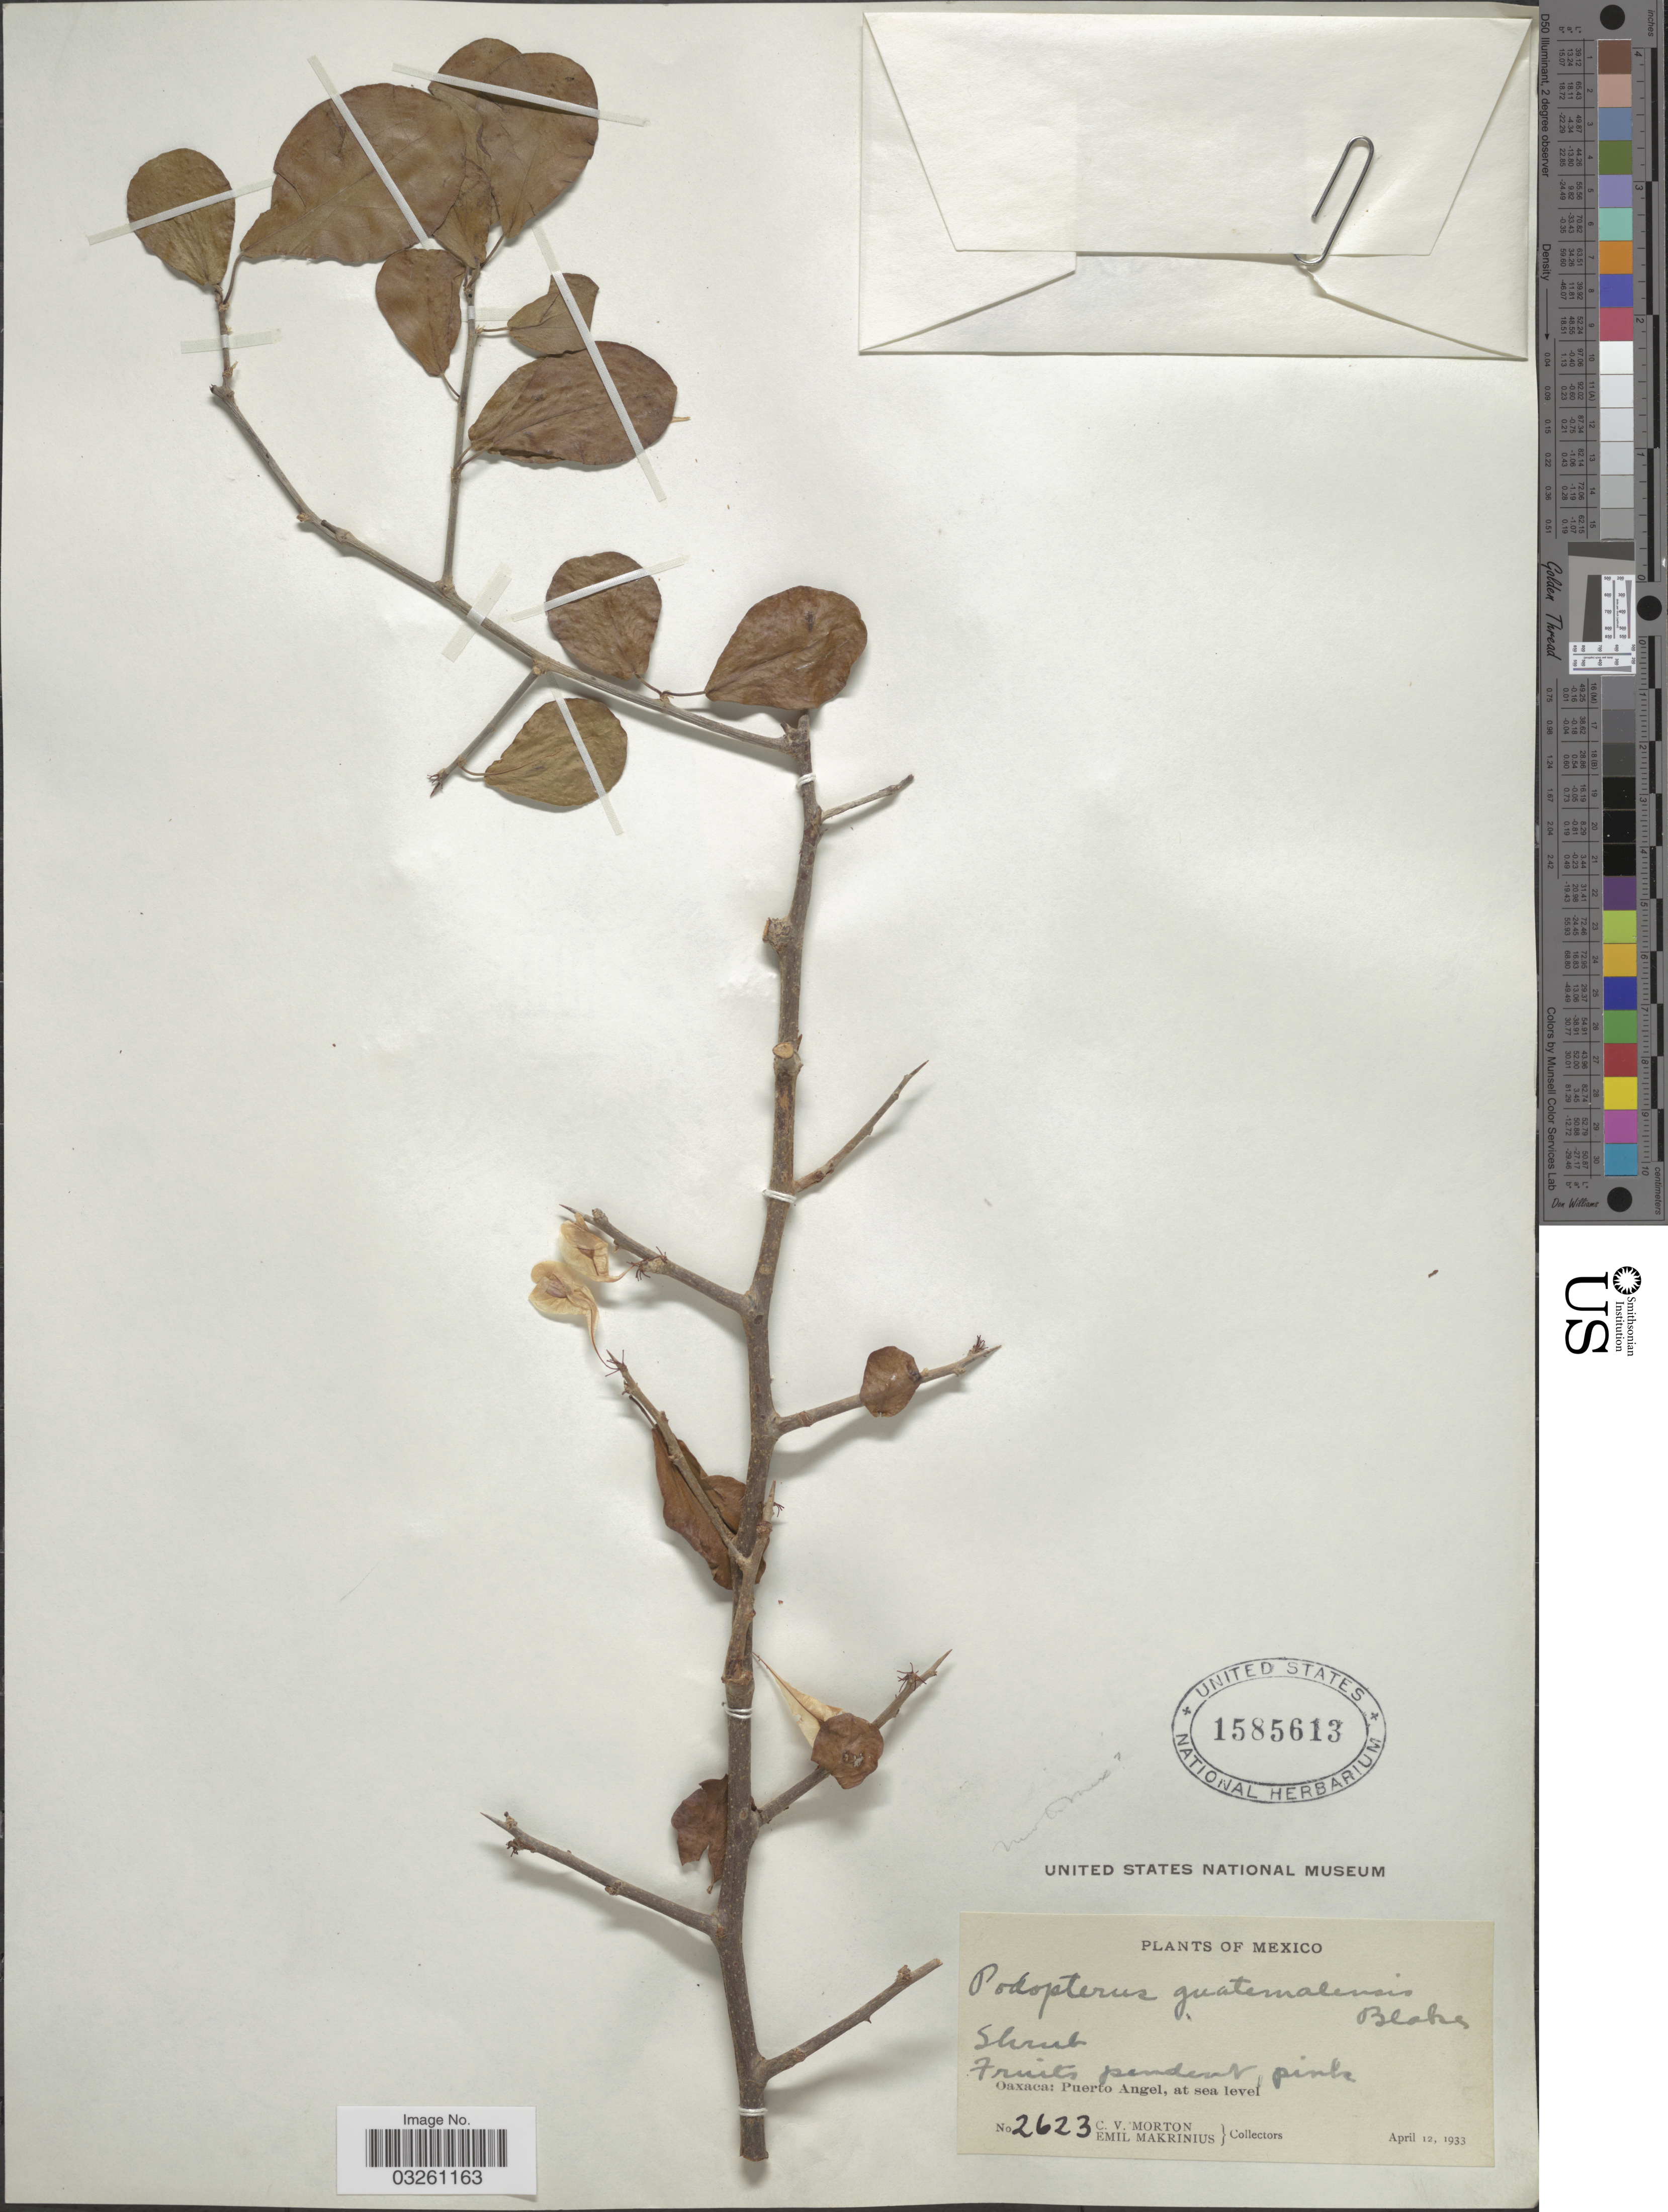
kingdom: Plantae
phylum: Tracheophyta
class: Magnoliopsida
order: Caryophyllales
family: Polygonaceae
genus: Podopterus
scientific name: Podopterus guatemalensis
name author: S.F. Blake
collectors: C. V. Morton & E. Makrinius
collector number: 2623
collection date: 1933-04-12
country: Mexico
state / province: Oaxaca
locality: Puerto Angel.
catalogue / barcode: US 1585613